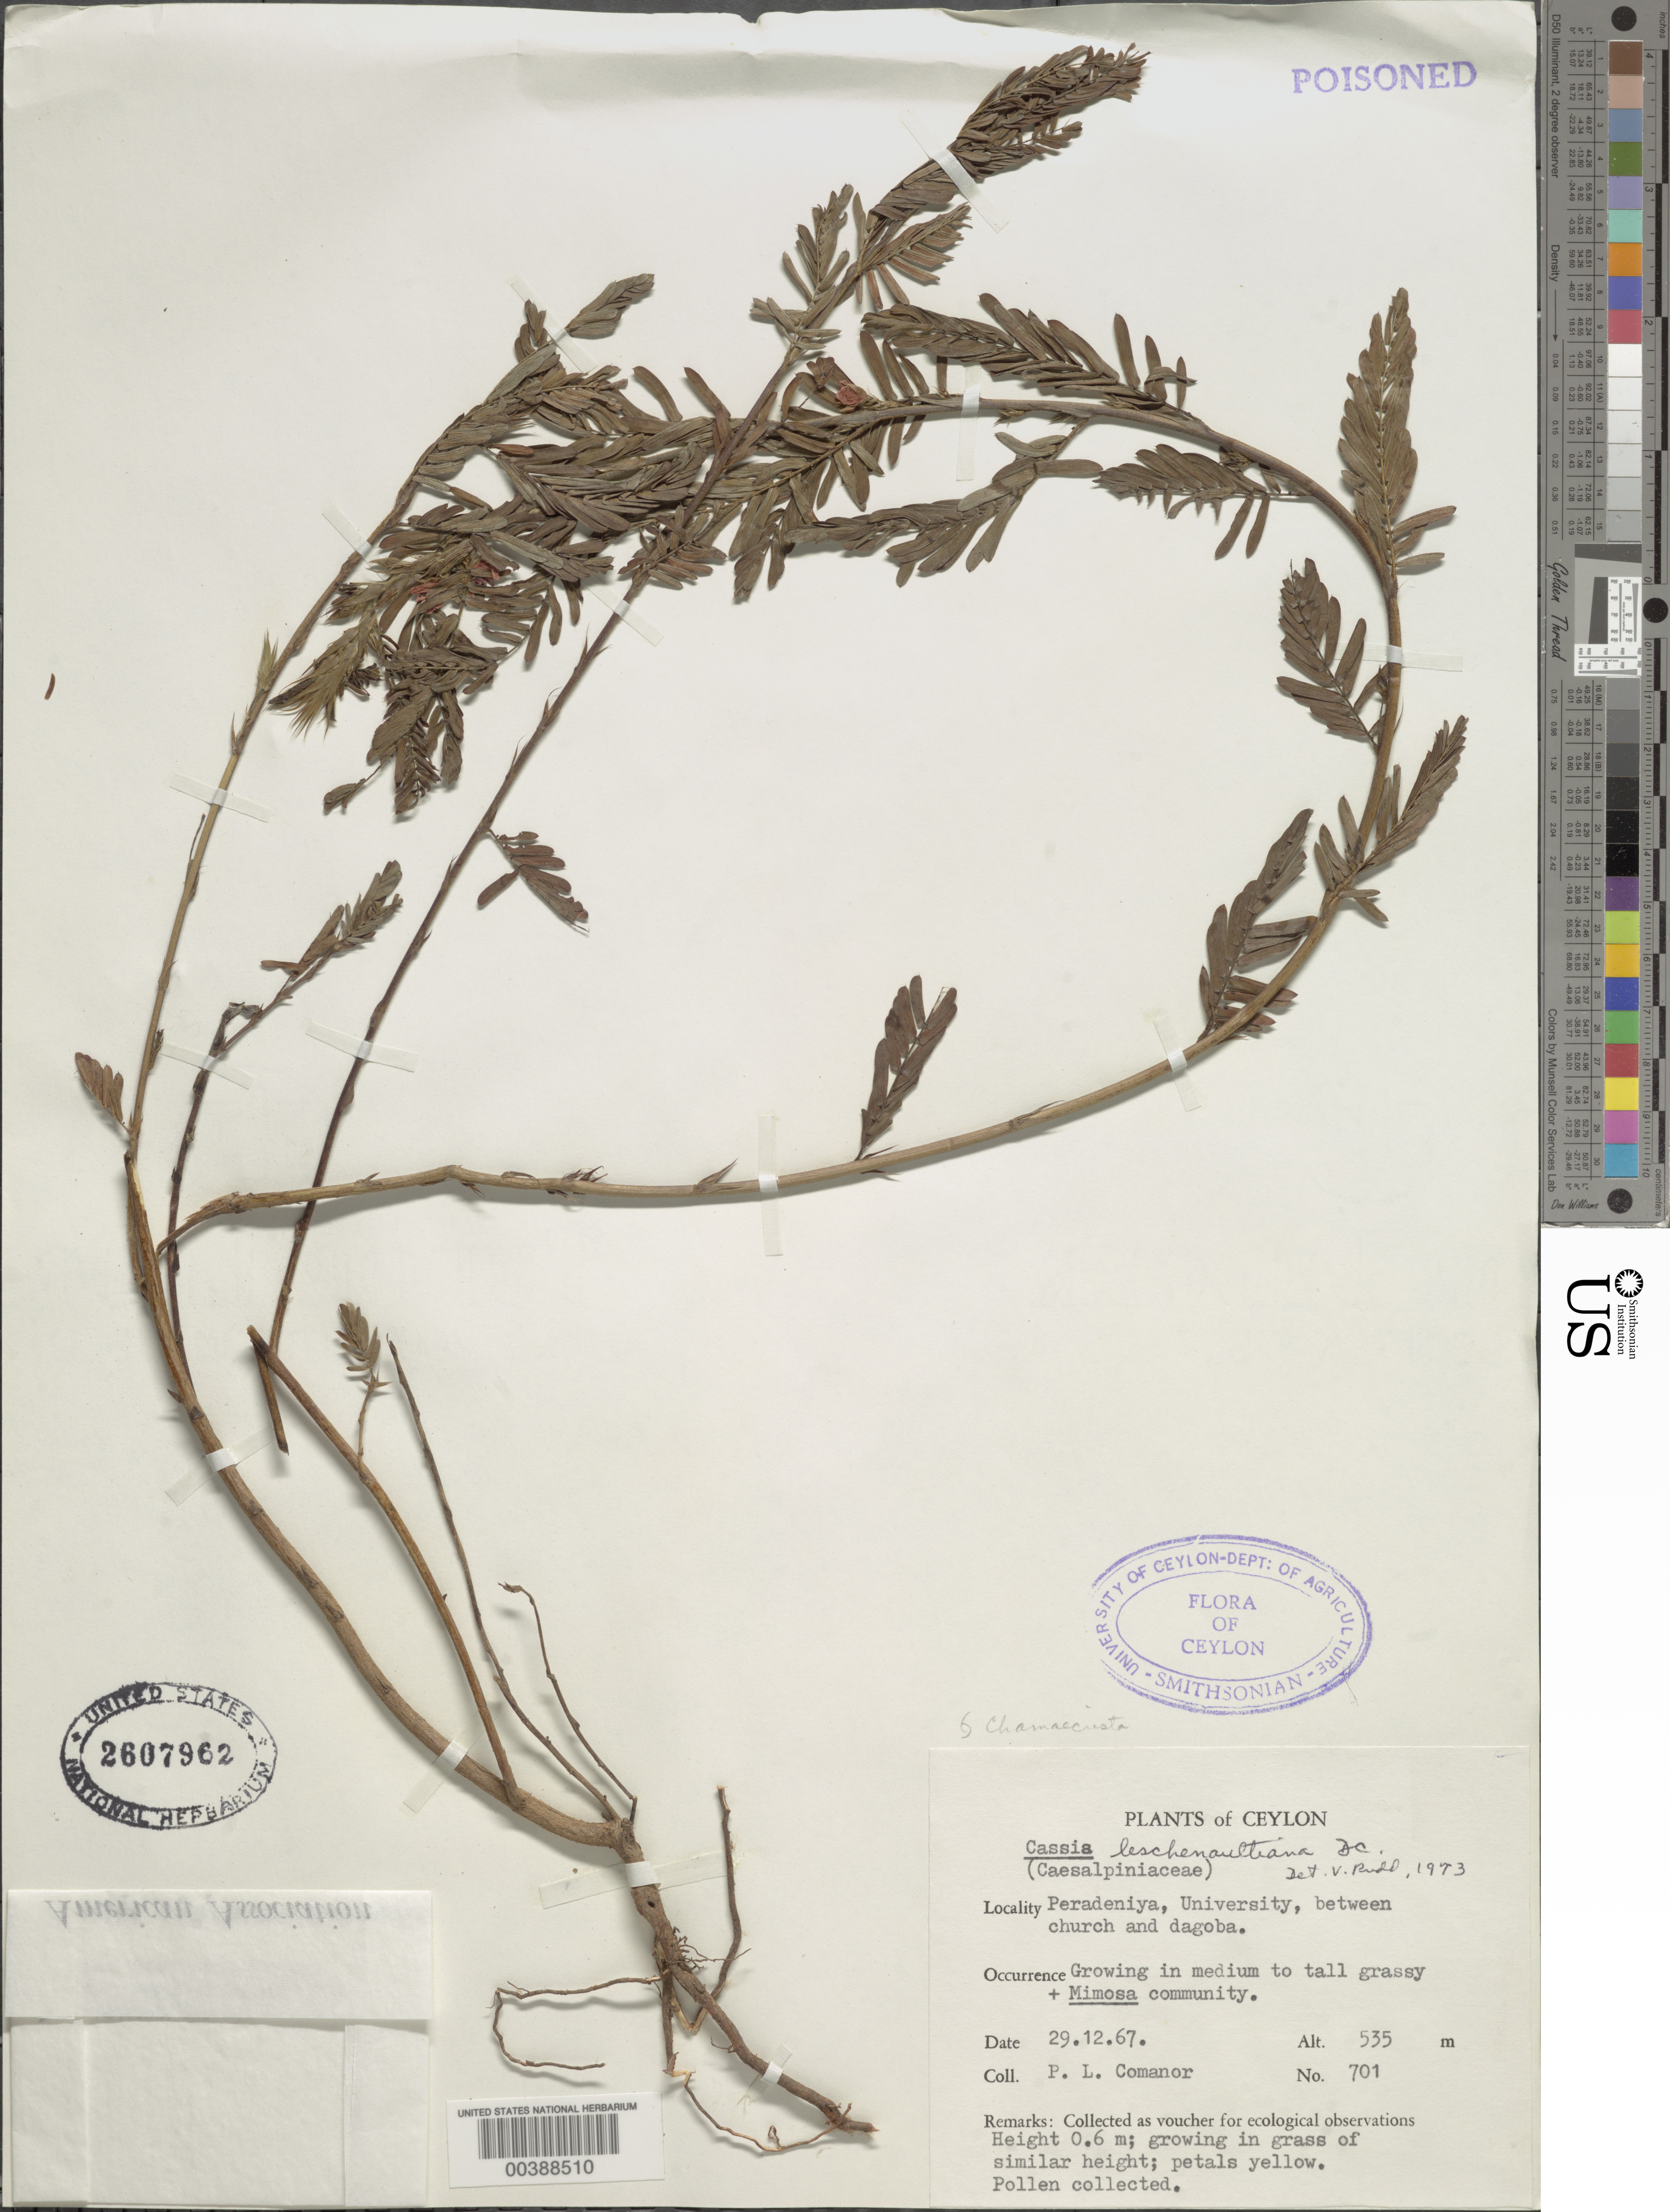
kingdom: Plantae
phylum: Tracheophyta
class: Magnoliopsida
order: Fabales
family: Fabaceae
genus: Chamaecrista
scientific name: Chamaecrista nictitans var. glabrata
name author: (Vogel) H.S. Irwin & Barneby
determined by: Strong, Mark T., (BOT), Smithsonian Institution - National Museum of Natural History (UNITED STATES)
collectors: P. Comanor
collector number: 701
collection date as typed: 29 Dec 1967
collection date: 1967-12-29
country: Sri Lanka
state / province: Central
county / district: Kandy Dist.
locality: Peradeniya, university, between church and dagoba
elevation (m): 535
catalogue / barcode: US 2607962